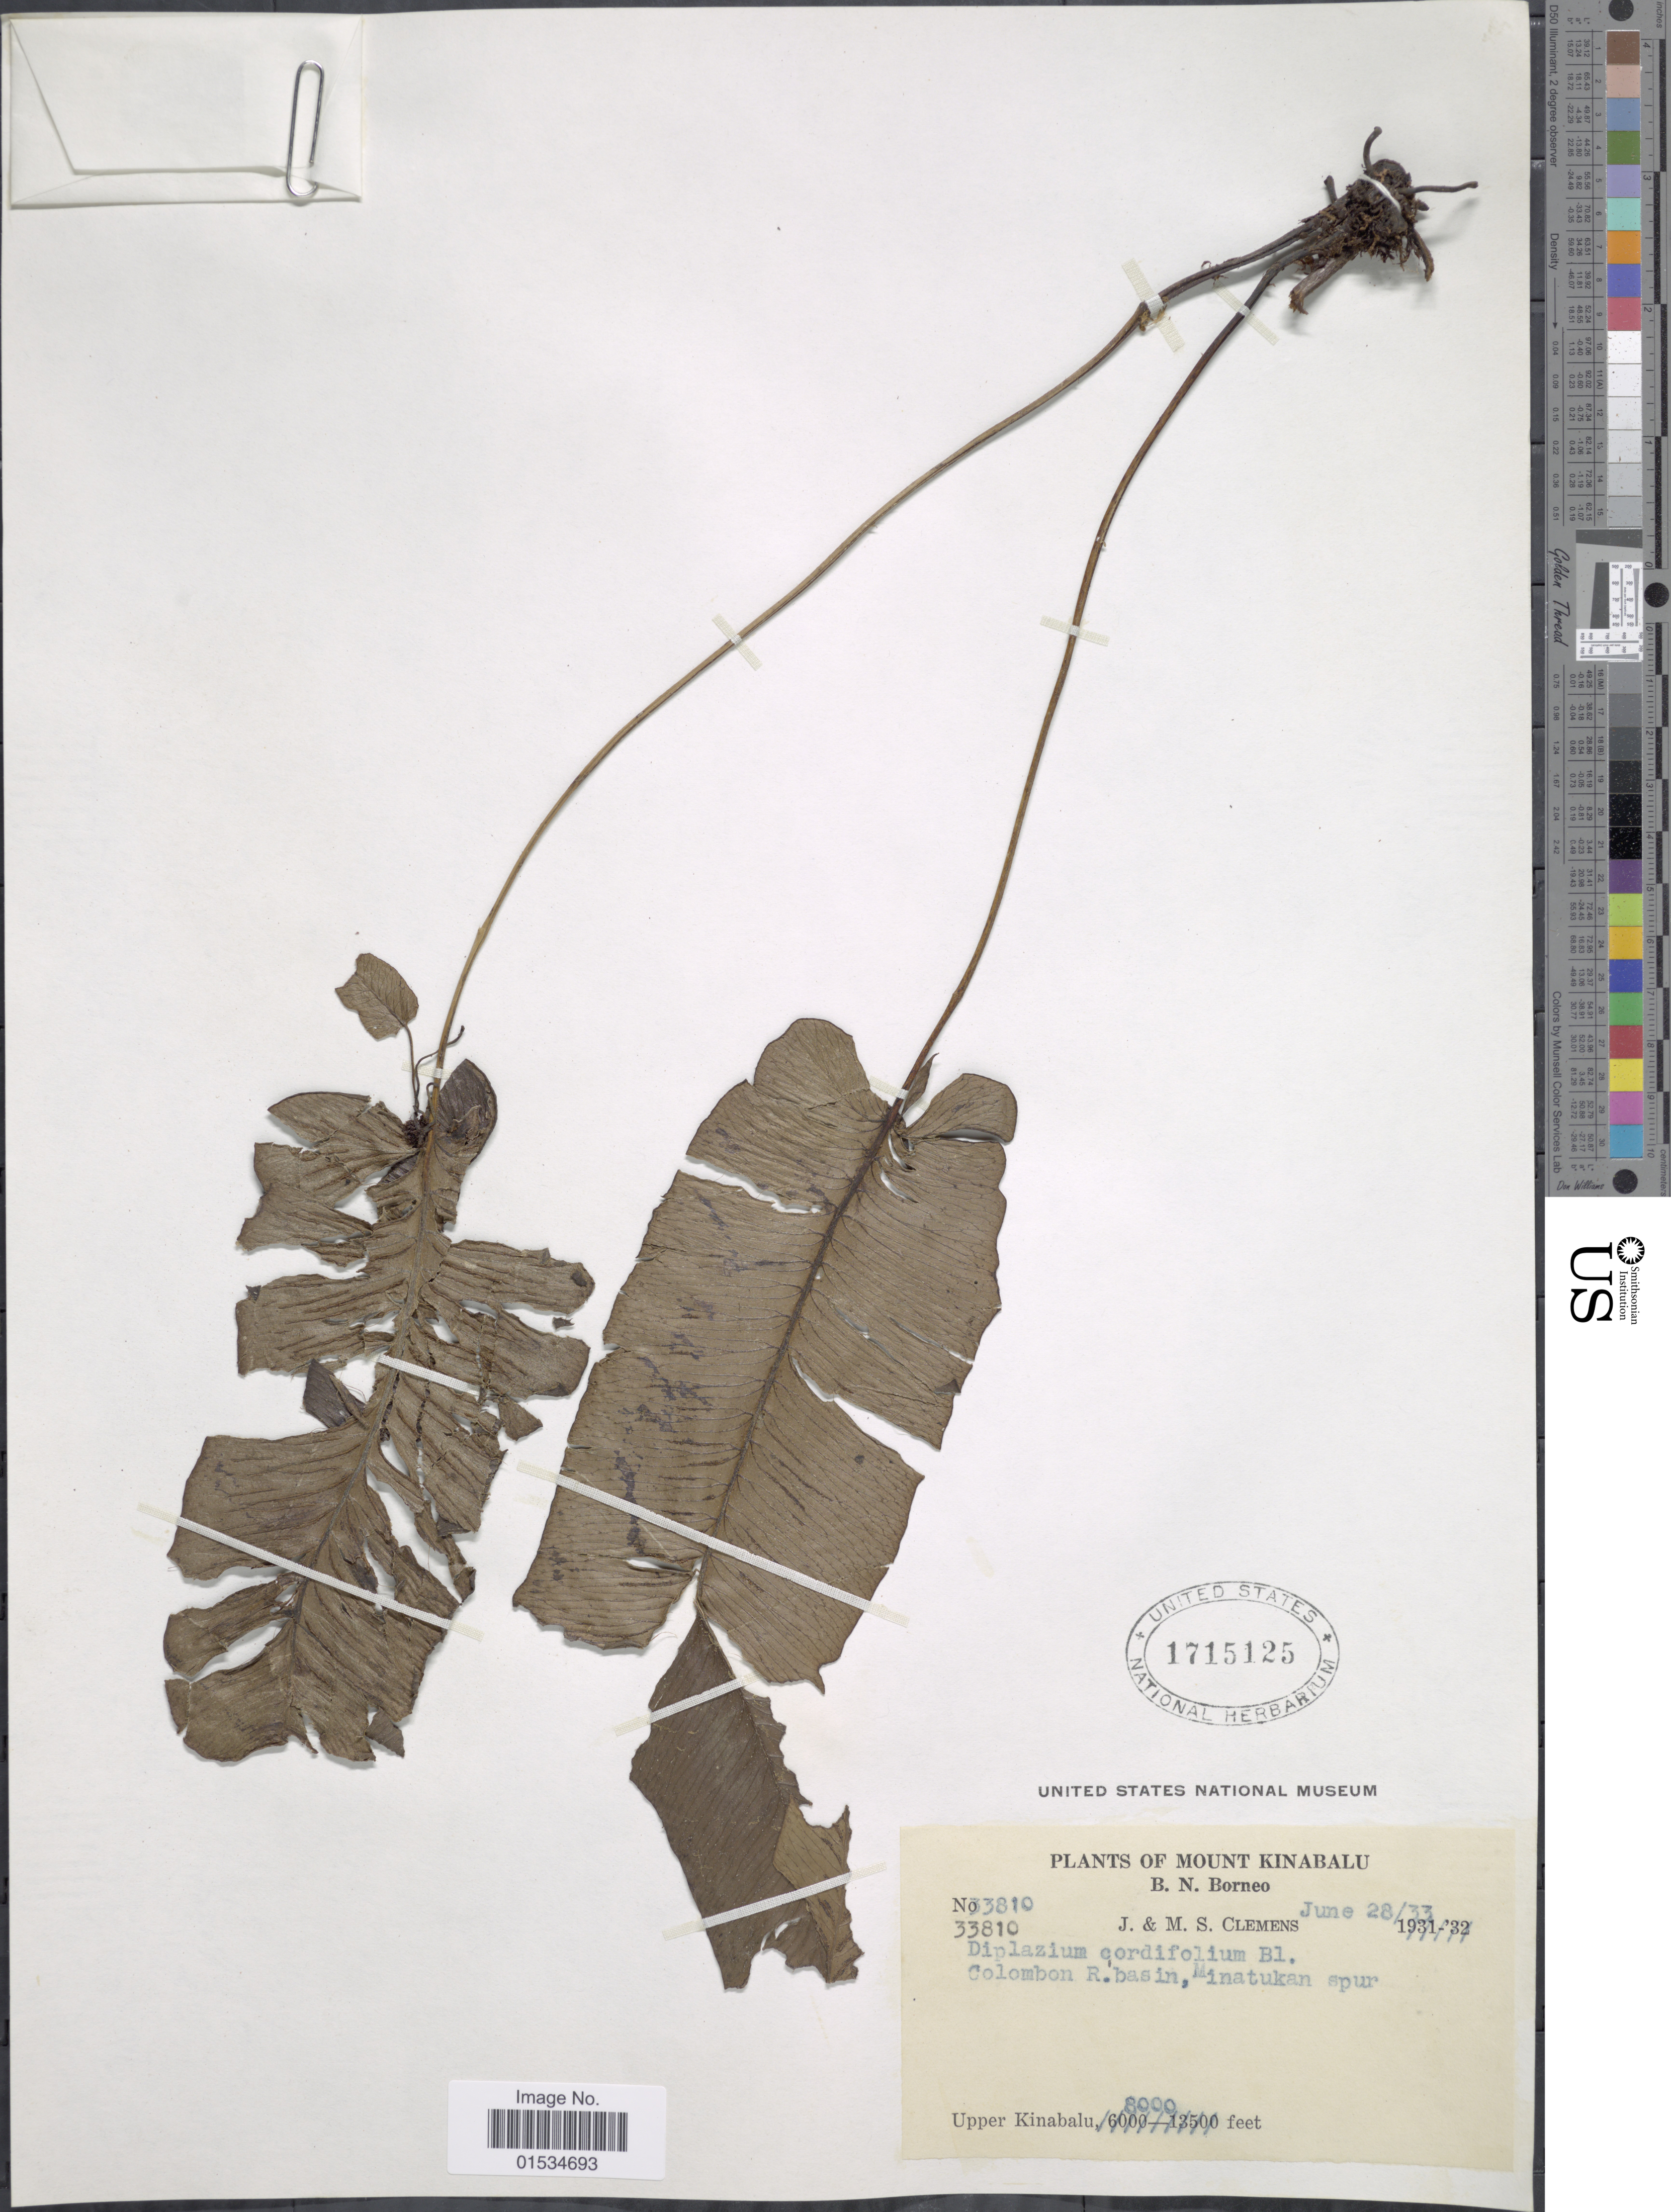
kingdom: Plantae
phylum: Tracheophyta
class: Polypodiopsida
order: Polypodiales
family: Athyriaceae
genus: Diplazium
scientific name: Diplazium cordifolium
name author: Blume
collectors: J. Clemens & M. S. Clemens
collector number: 33810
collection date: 1933-06-28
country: Malaysia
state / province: Sabah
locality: Mount Kinabalu, B.N. Borneo, Colombon R. basin, Minatukan spur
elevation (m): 2438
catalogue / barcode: US 1715125